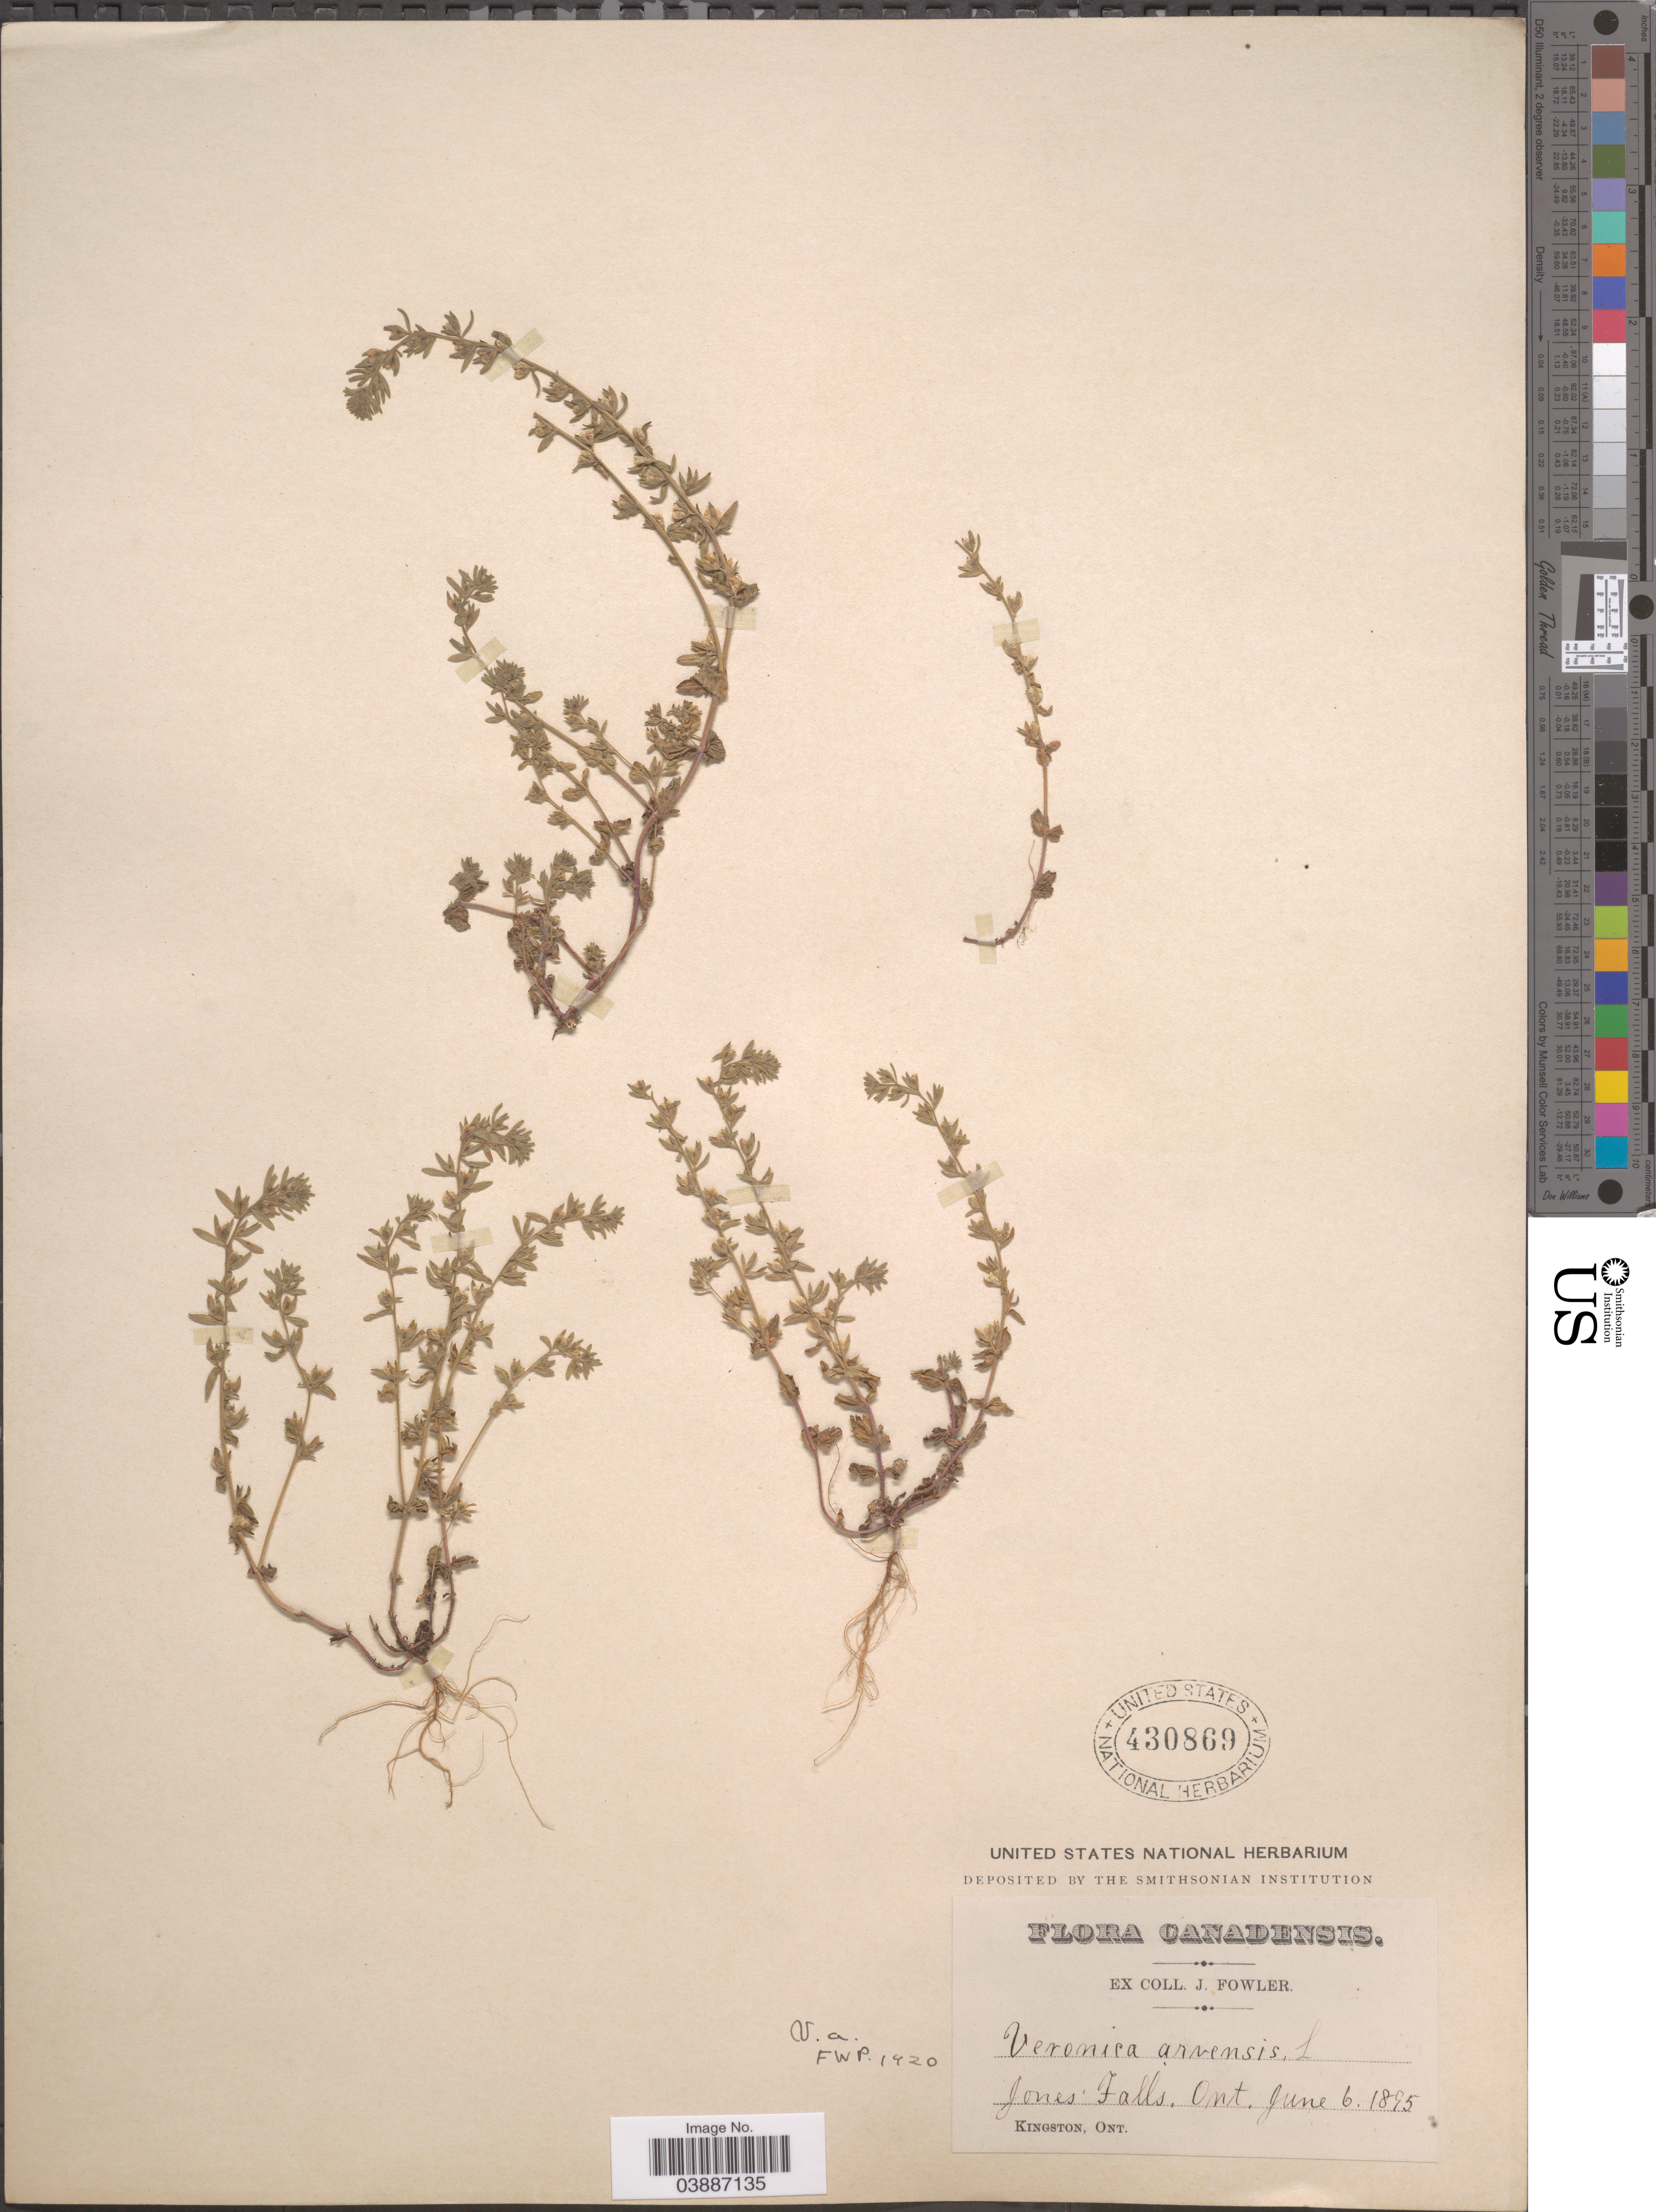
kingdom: Plantae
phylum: Tracheophyta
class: Magnoliopsida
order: Lamiales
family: Plantaginaceae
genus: Veronica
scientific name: Veronica arvensis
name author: L.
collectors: J. Fowler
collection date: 1895-06-06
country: Canada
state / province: Ontario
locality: Jones Falls.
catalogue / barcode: US 430869